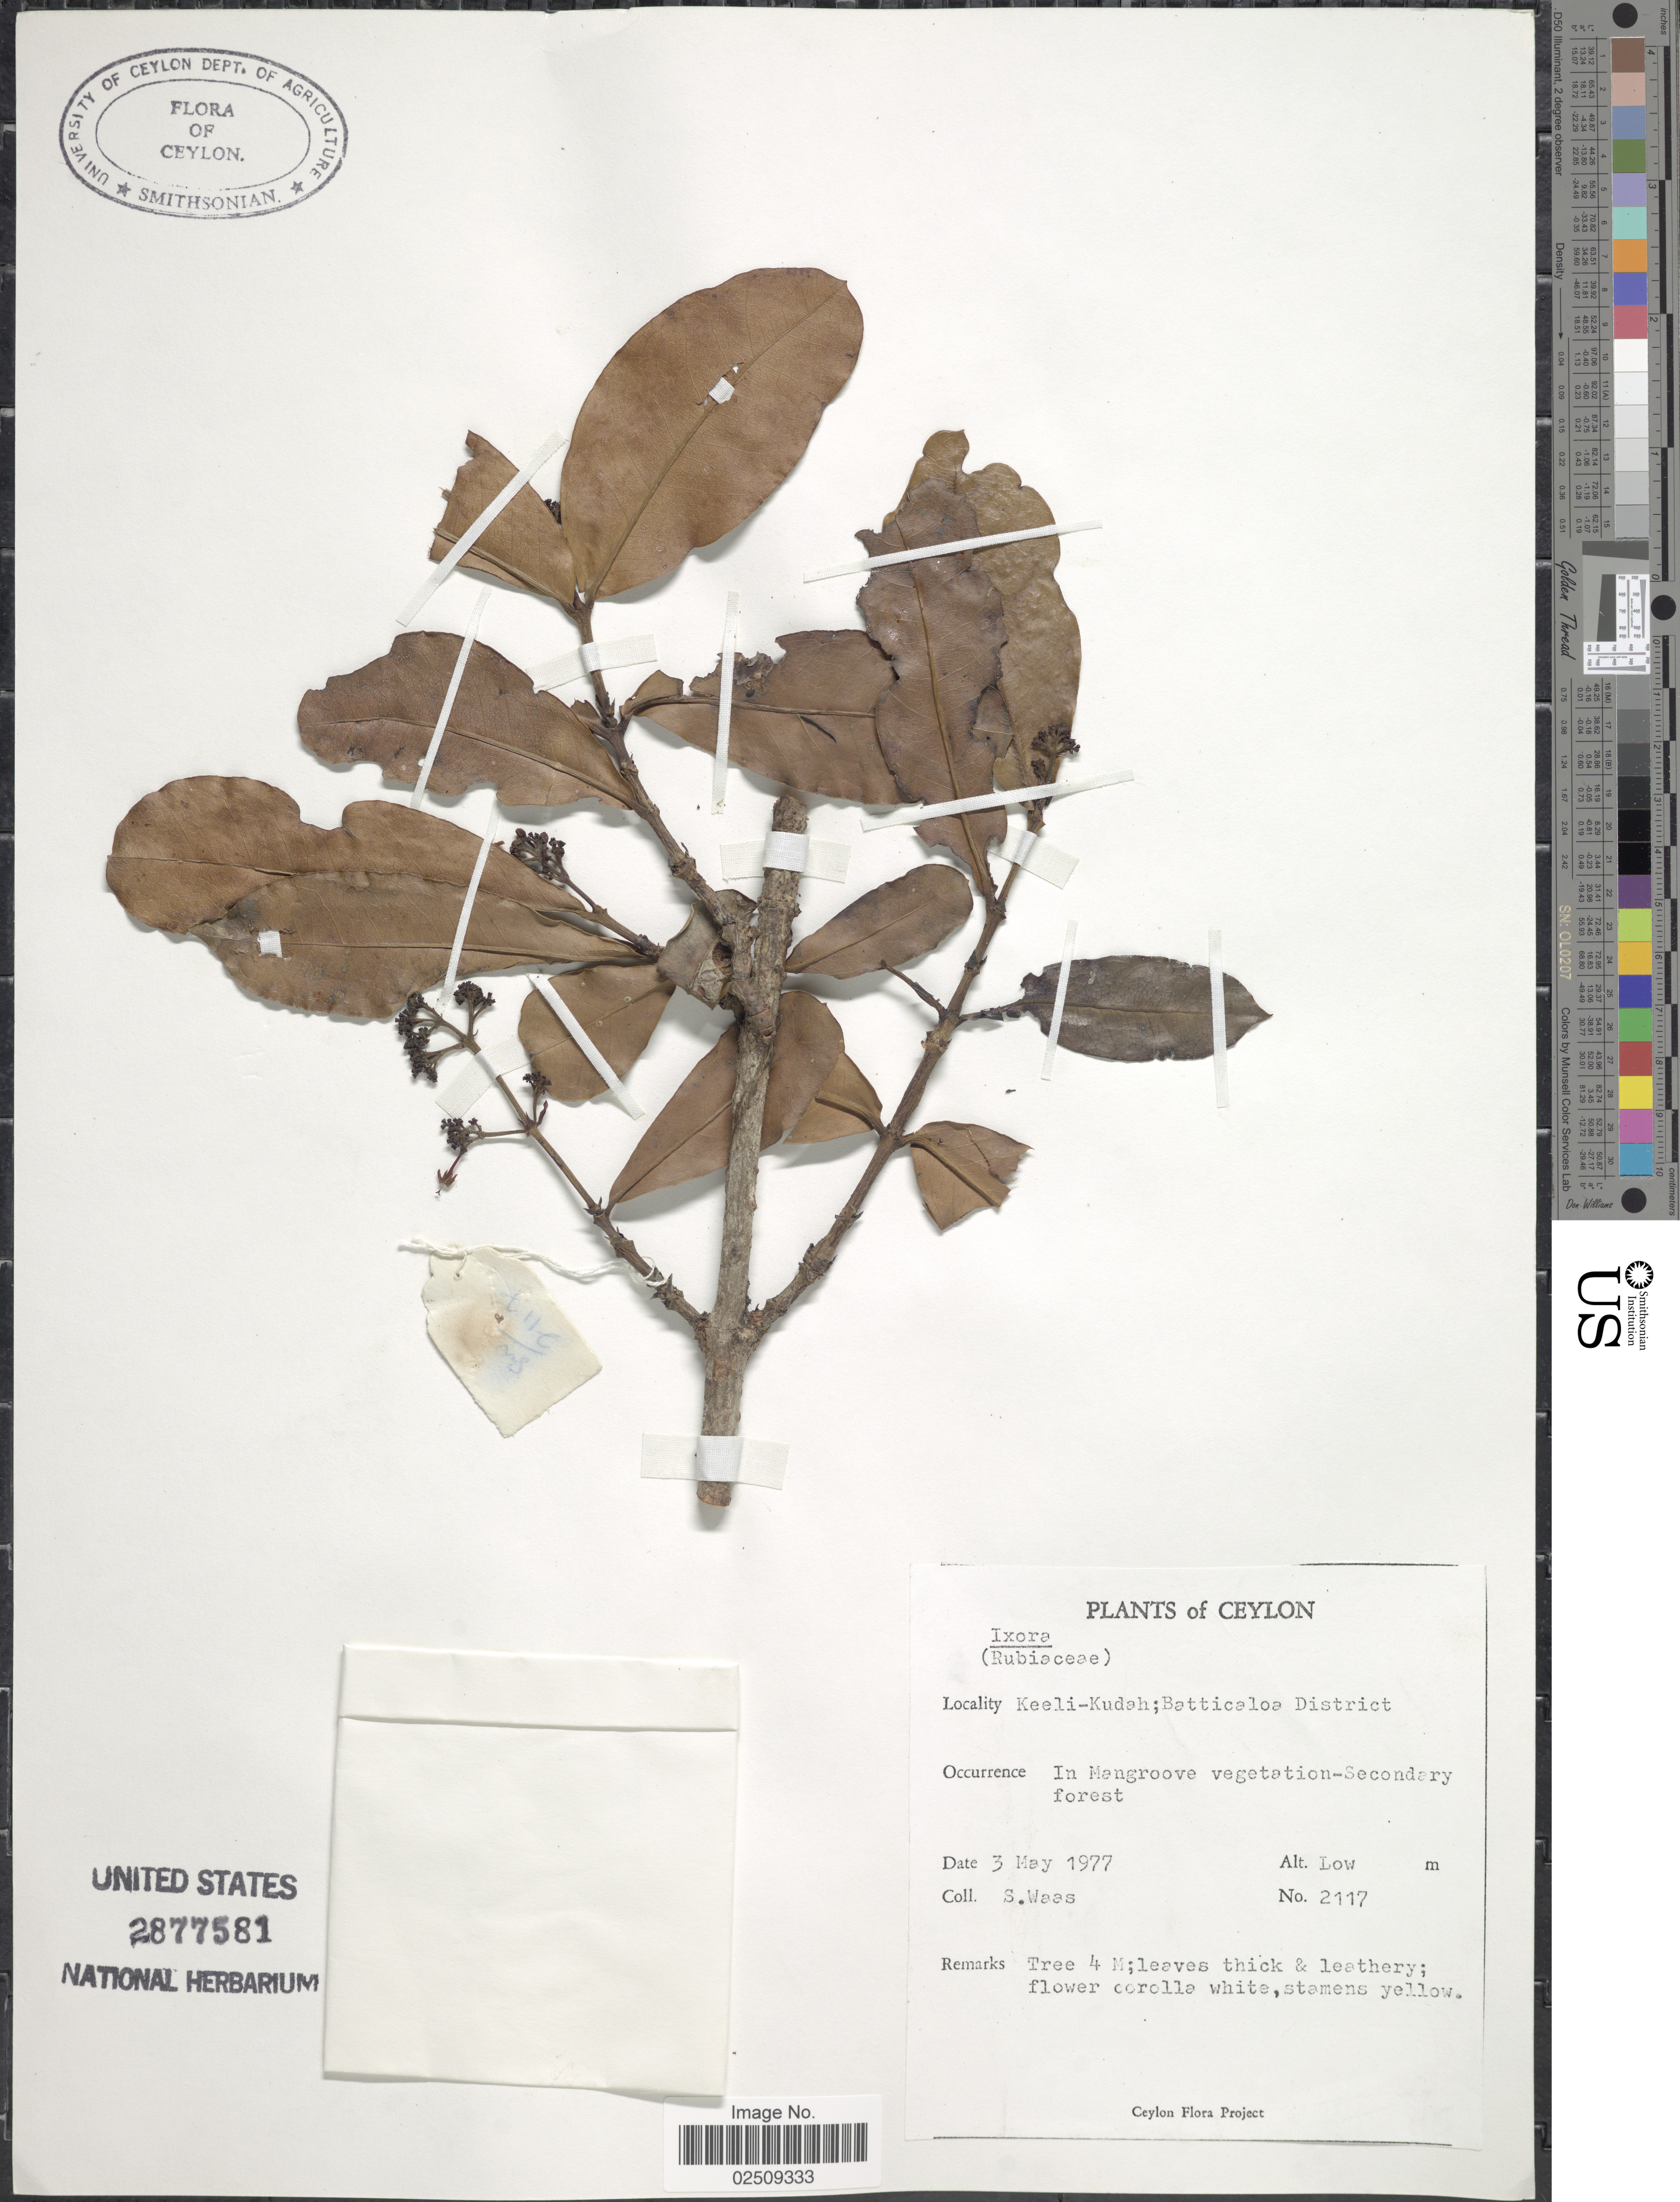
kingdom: Plantae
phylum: Tracheophyta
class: Magnoliopsida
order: Gentianales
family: Rubiaceae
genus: Ixora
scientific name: Ixora sp.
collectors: S. Waas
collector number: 2117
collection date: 1977-05-03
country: Sri Lanka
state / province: Eastern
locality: Ceylon. Keeli-Kudah; Batticaloa District. In Mangroove vegetation.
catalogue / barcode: US 2877581